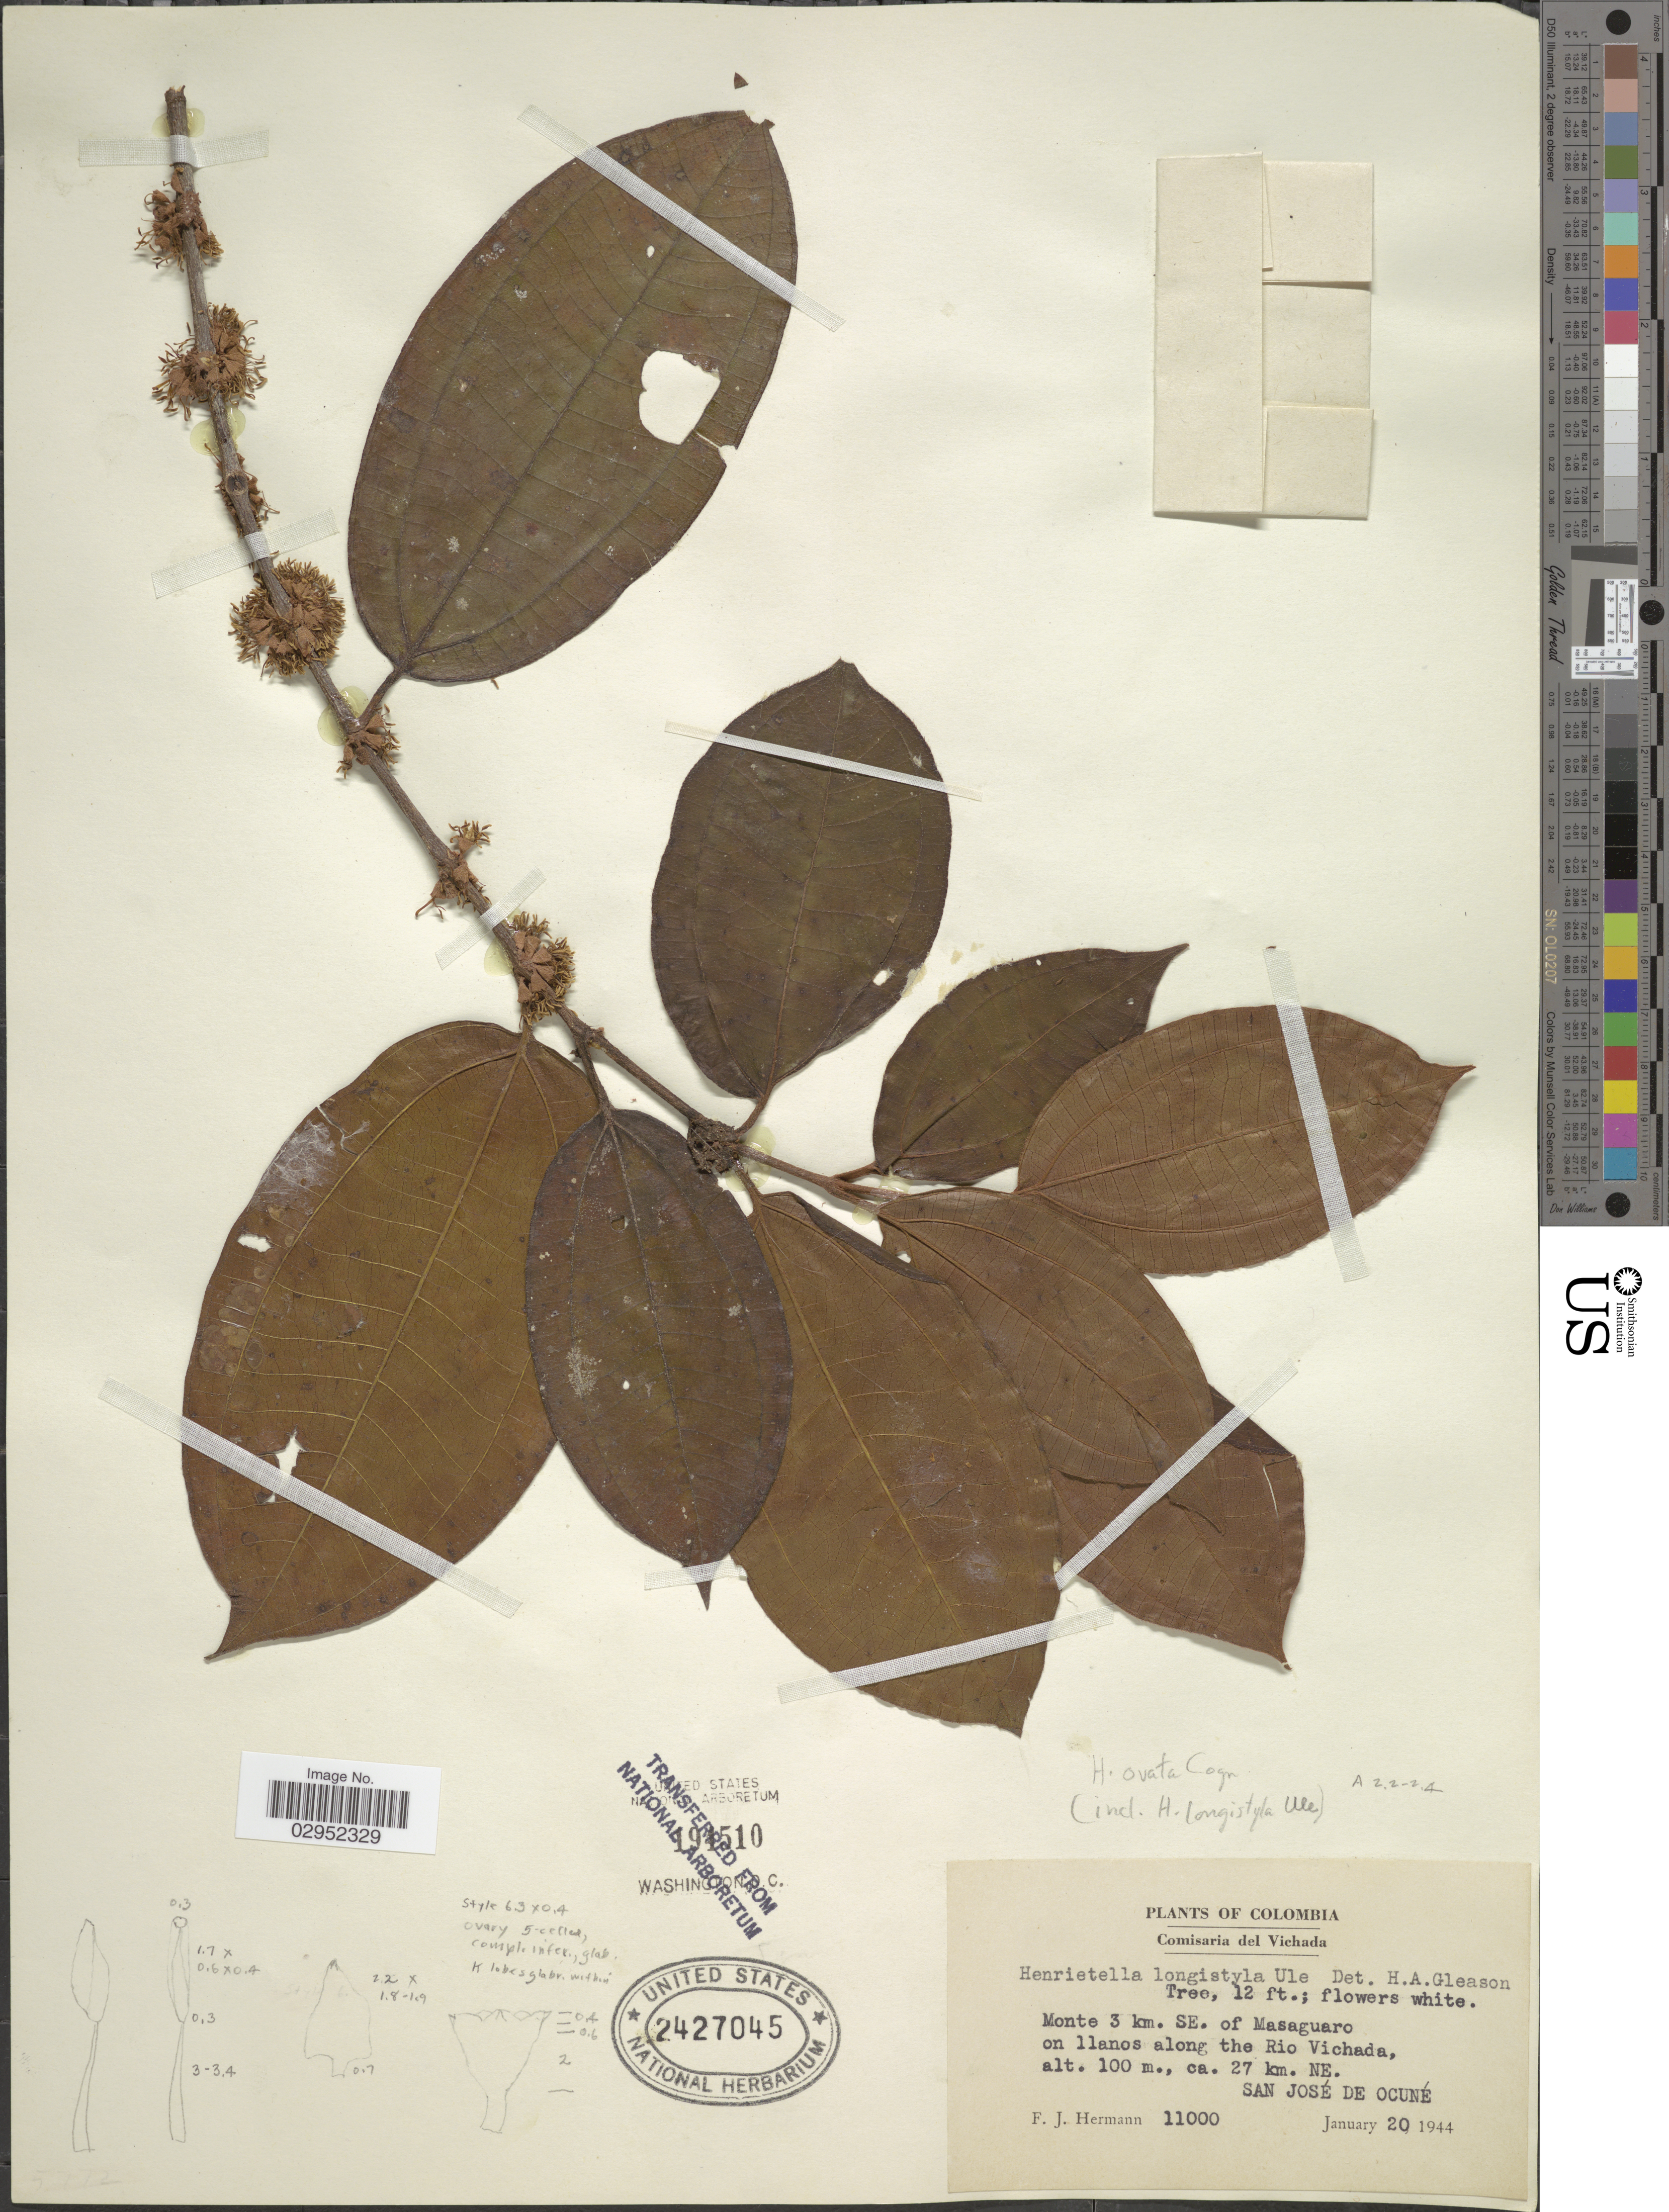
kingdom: Plantae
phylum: Tracheophyta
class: Magnoliopsida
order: Myrtales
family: Melastomataceae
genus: Henriettea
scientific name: Henriettea ovata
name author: (Cogn.) Penneys et al.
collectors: F. J. Hermann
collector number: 11000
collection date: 1944-01-20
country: Colombia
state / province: Vichada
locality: Comisaria del Vichada. Monte 3 km. SE. of Masaguaro on llanos along the Rio Vichada, ca. 27 km. NE. San Jose de Ocuné.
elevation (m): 100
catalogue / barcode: US 2427045